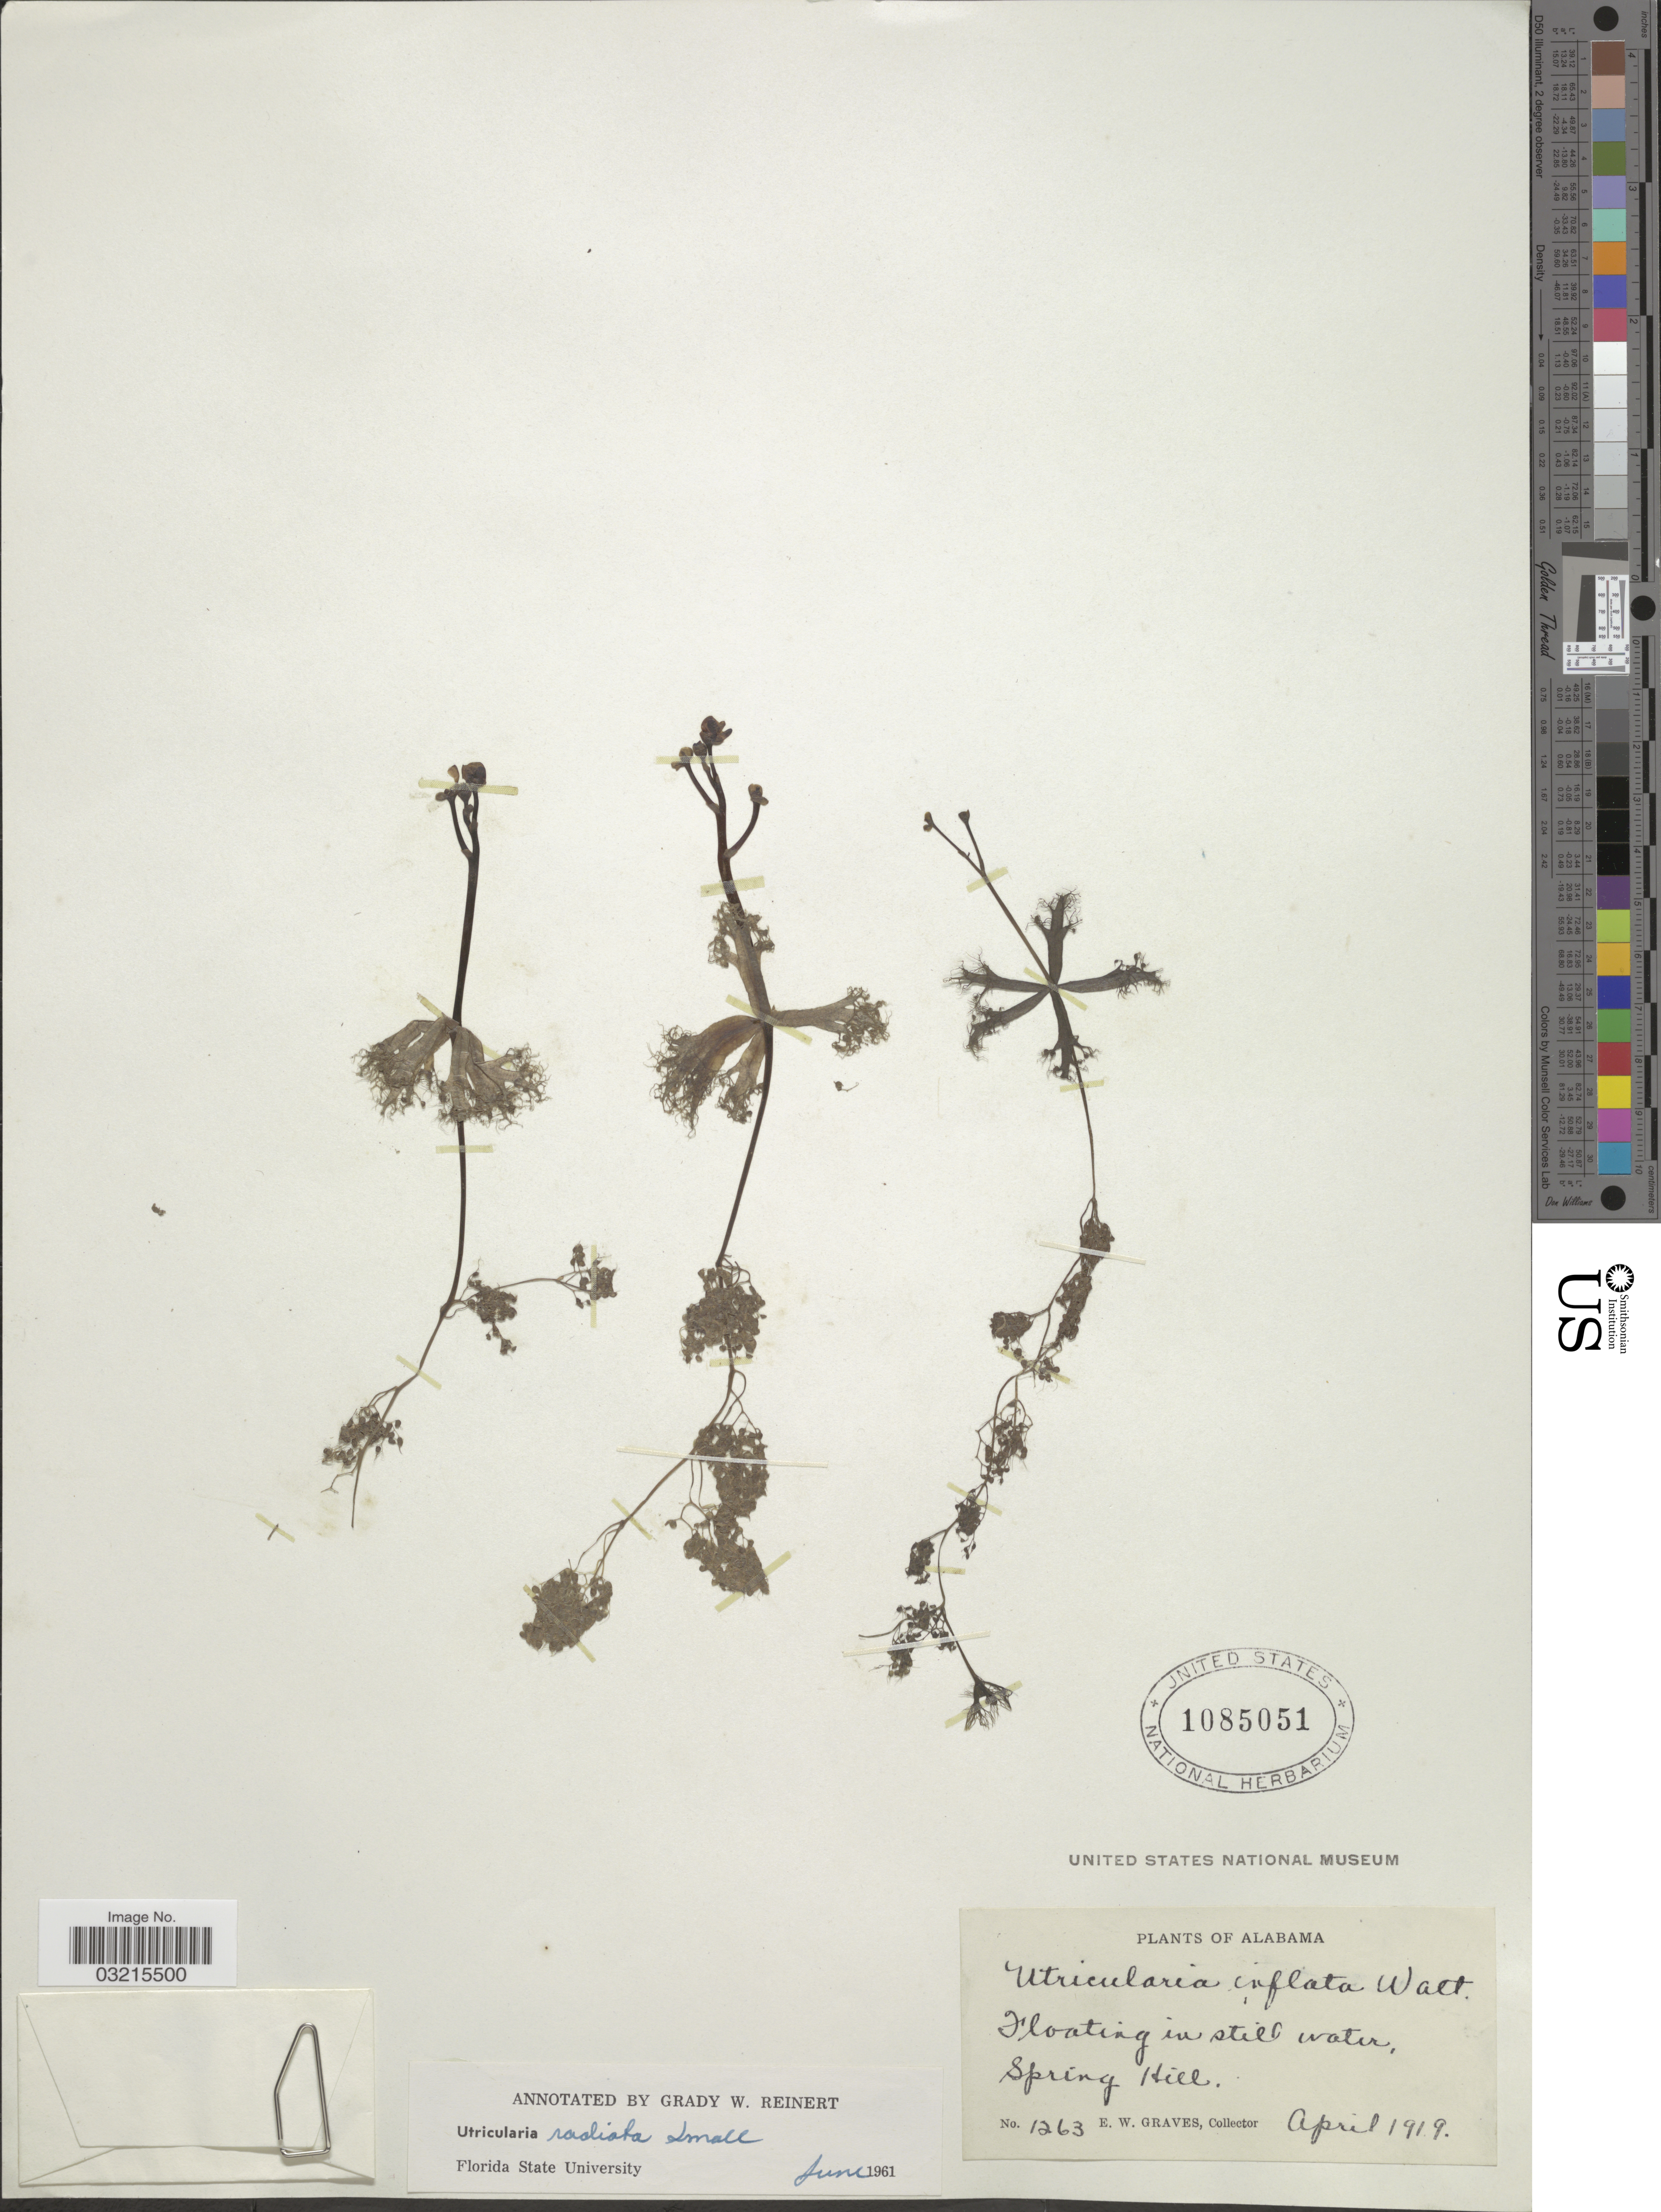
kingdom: Plantae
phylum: Tracheophyta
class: Magnoliopsida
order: Lamiales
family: Lentibulariaceae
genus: Utricularia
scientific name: Utricularia radiata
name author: Small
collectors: E. Graves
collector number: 1263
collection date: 1919-04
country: United States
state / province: Alabama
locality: Spring Hill.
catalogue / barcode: US 1085051